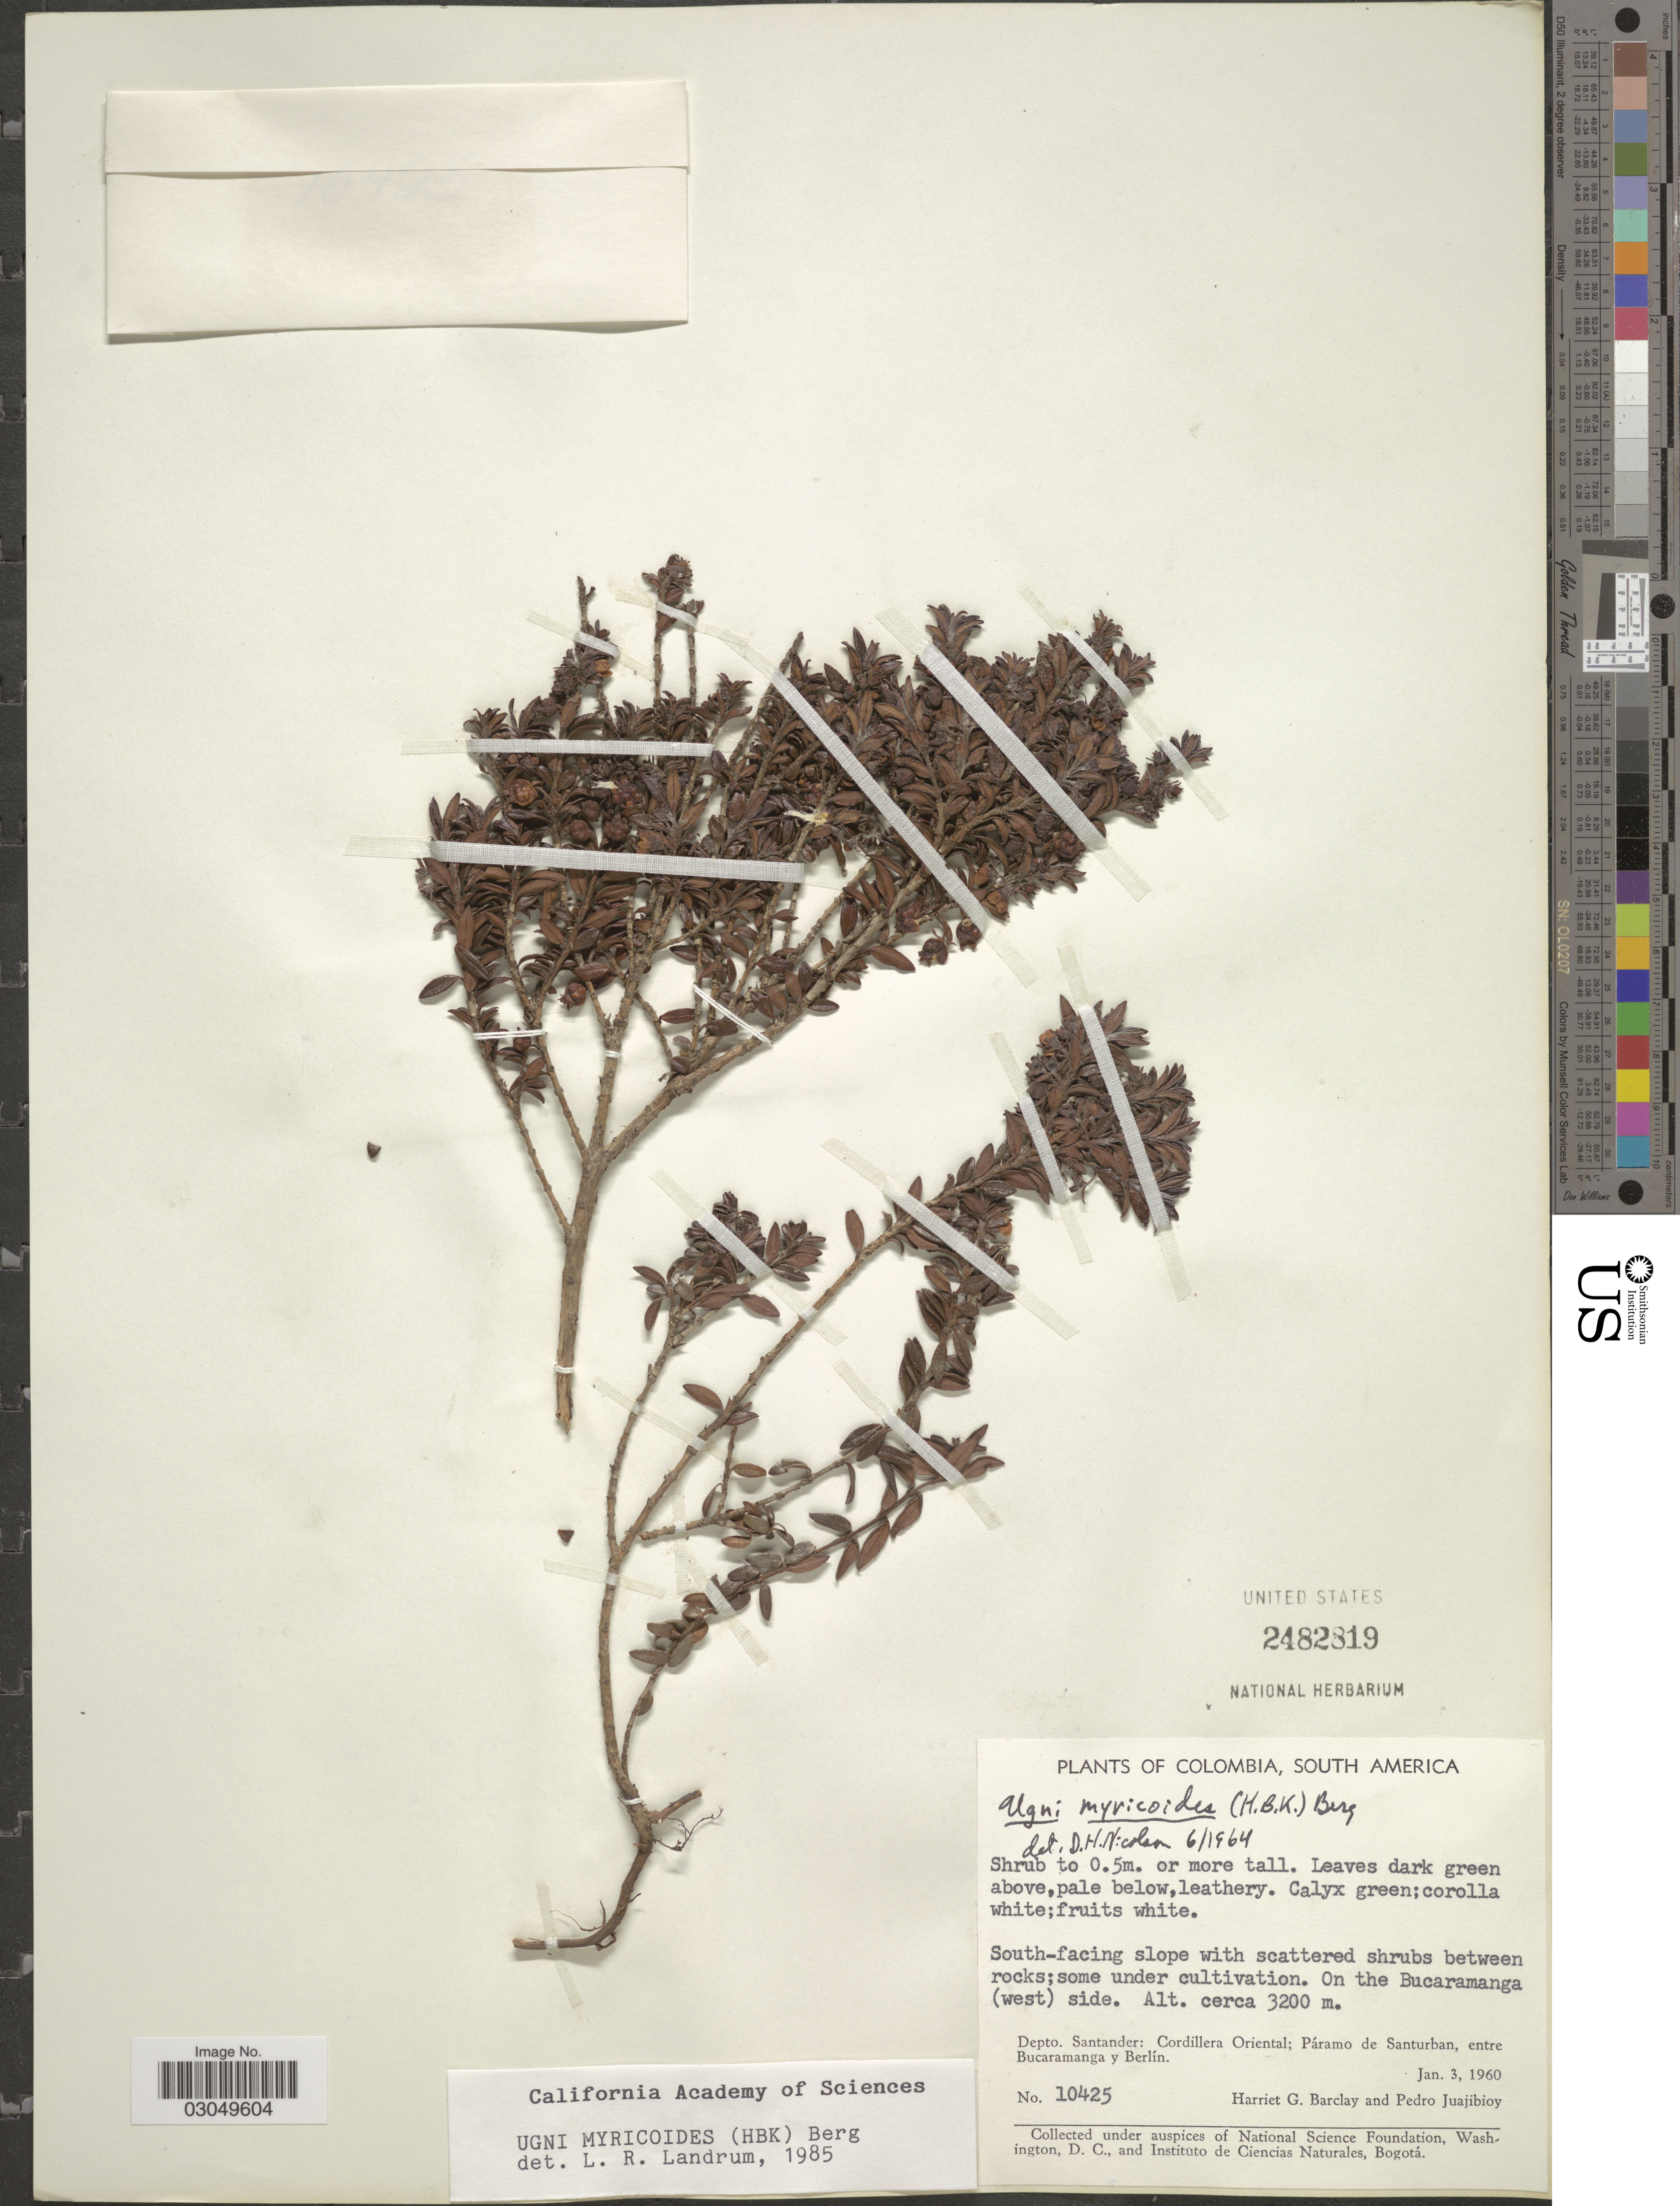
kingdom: Plantae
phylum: Tracheophyta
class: Magnoliopsida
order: Myrtales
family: Myrtaceae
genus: Ugni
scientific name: Ugni myricoides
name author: (Kunth) O. Berg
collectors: H. G. Barclay & P. Juajibioy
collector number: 10425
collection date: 1960-01-03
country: Colombia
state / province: Santander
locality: On the Bucaramanga (west) side, Depto. Santander: Cordillera Oriental; Páramo de Santurban, entre Bucaramanga y Berlín.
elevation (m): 3200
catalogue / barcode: US 2482819